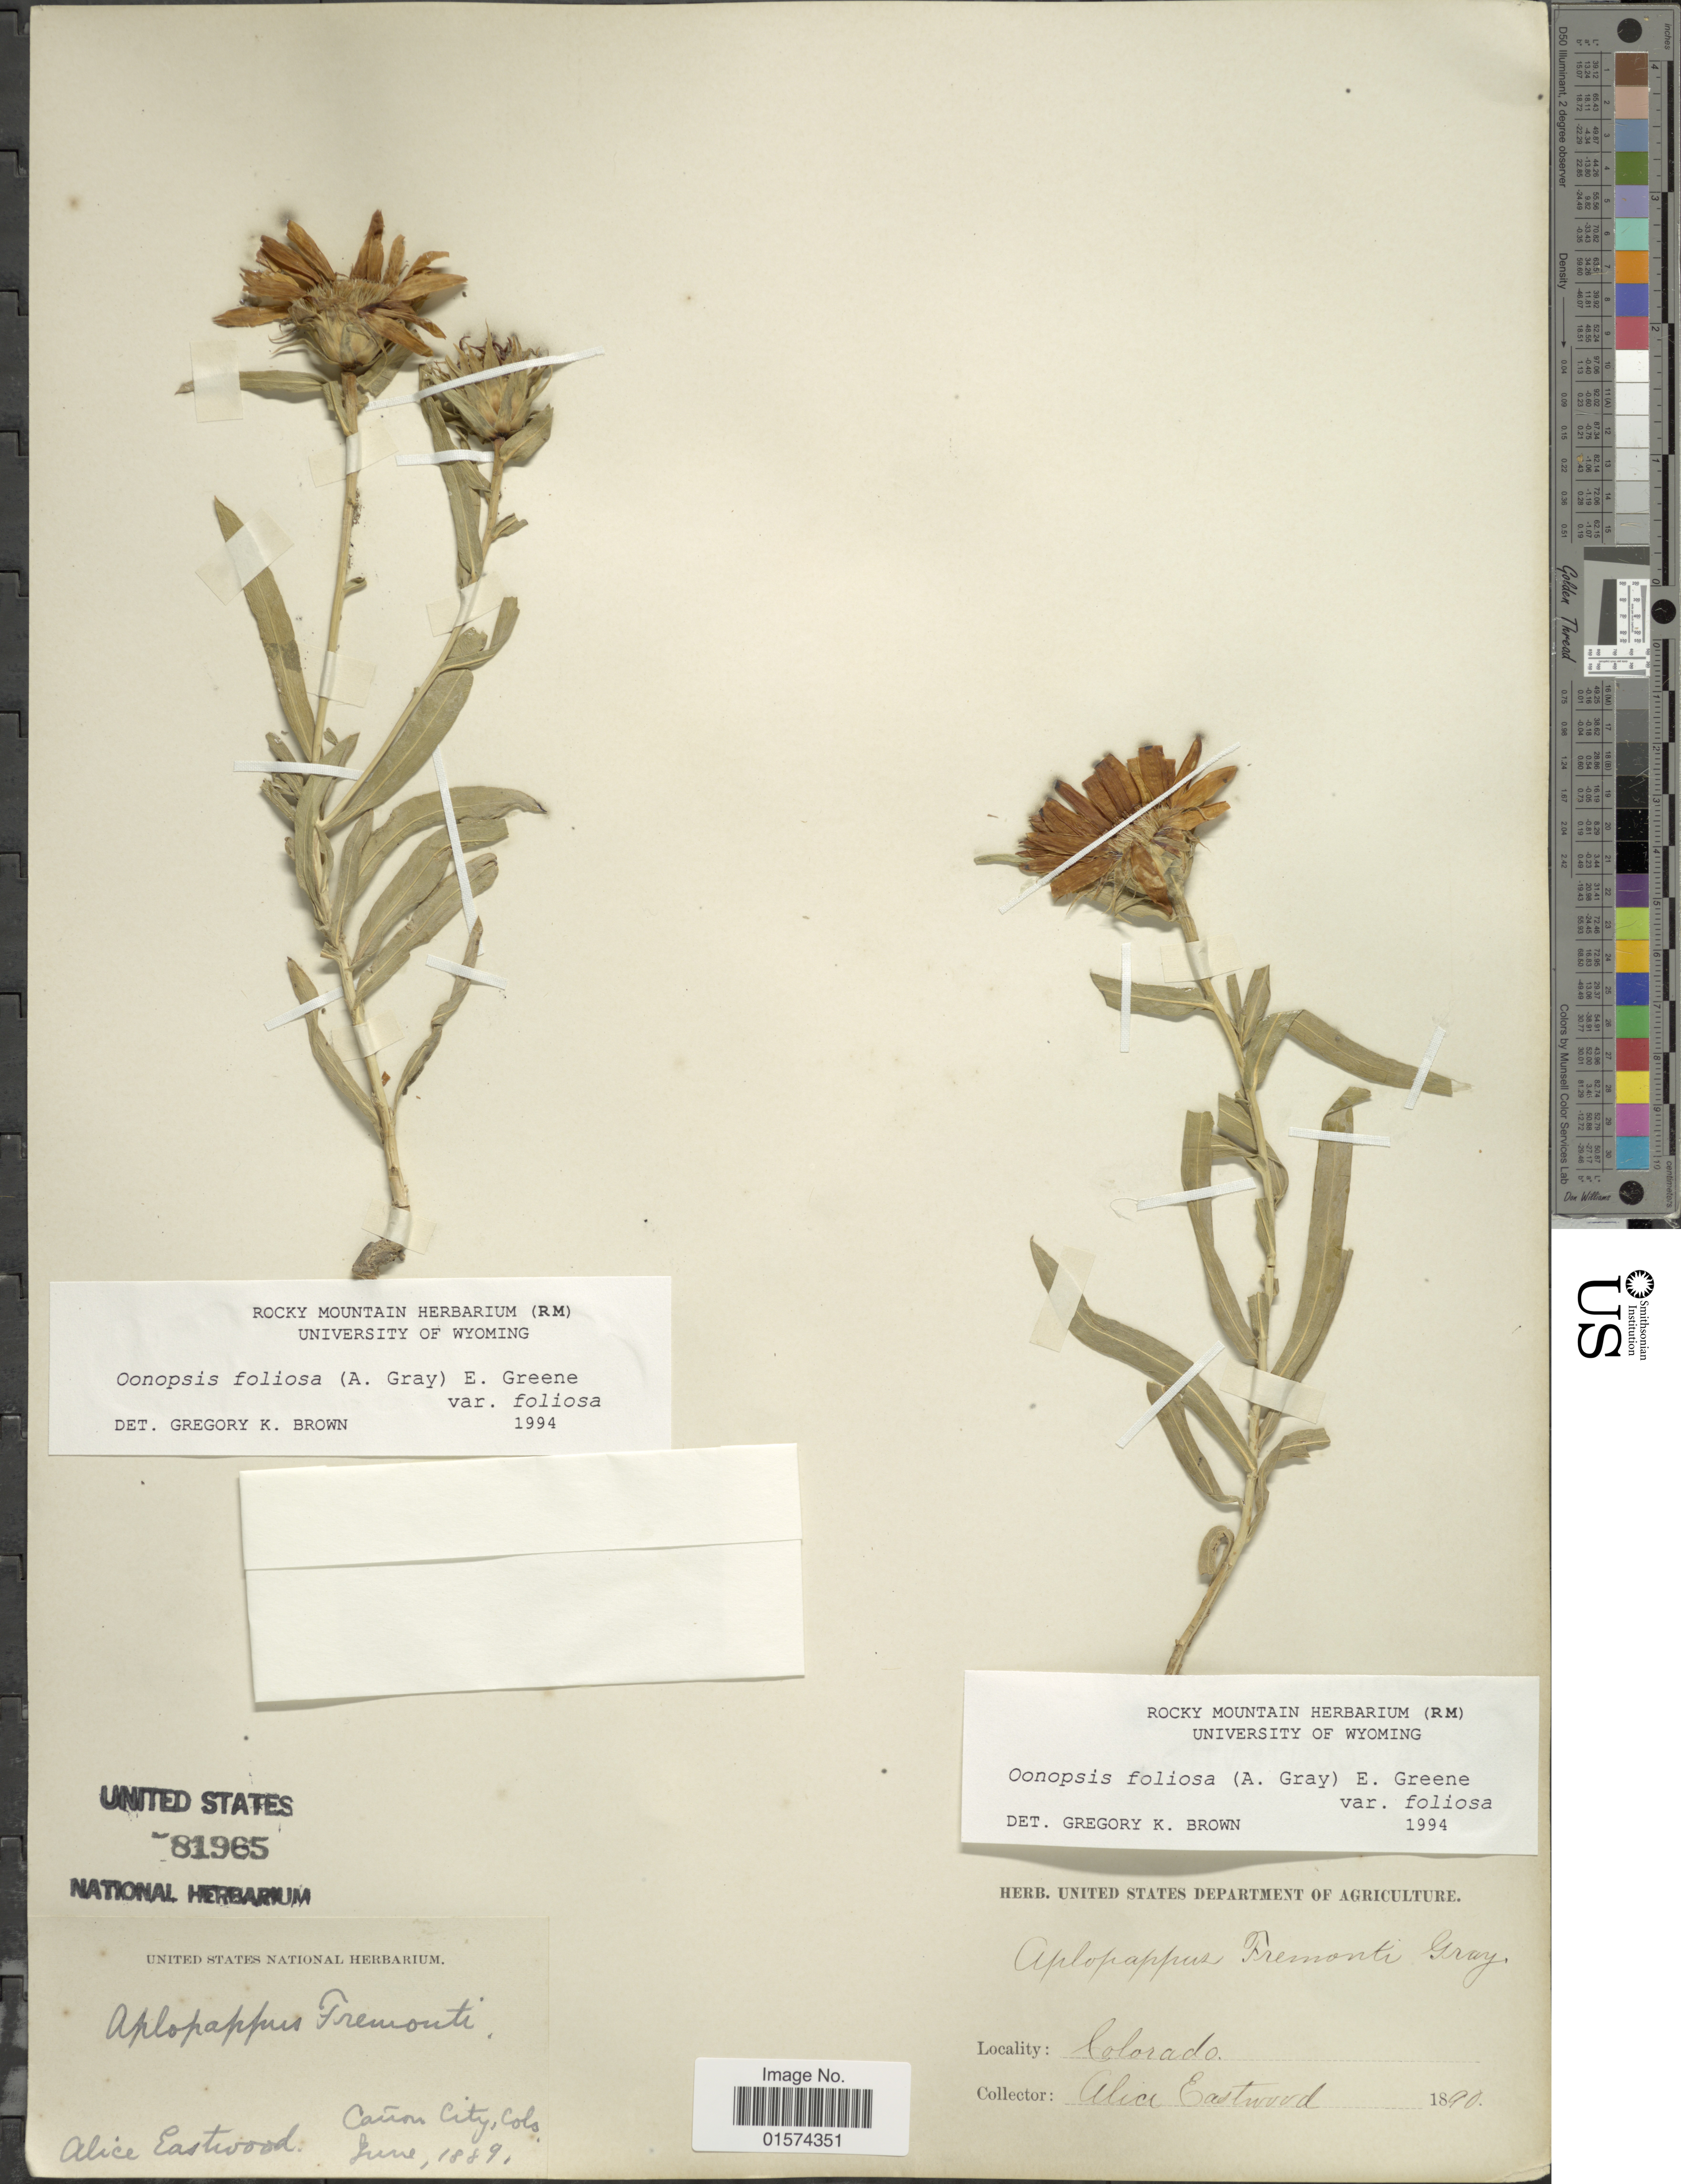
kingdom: Plantae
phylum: Tracheophyta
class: Magnoliopsida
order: Asterales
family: Asteraceae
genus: Oonopsis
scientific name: Oonopsis foliosa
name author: Greene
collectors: A. Eastwood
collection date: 1889-06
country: United States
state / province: Colorado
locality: Cañon City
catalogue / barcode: US 81965